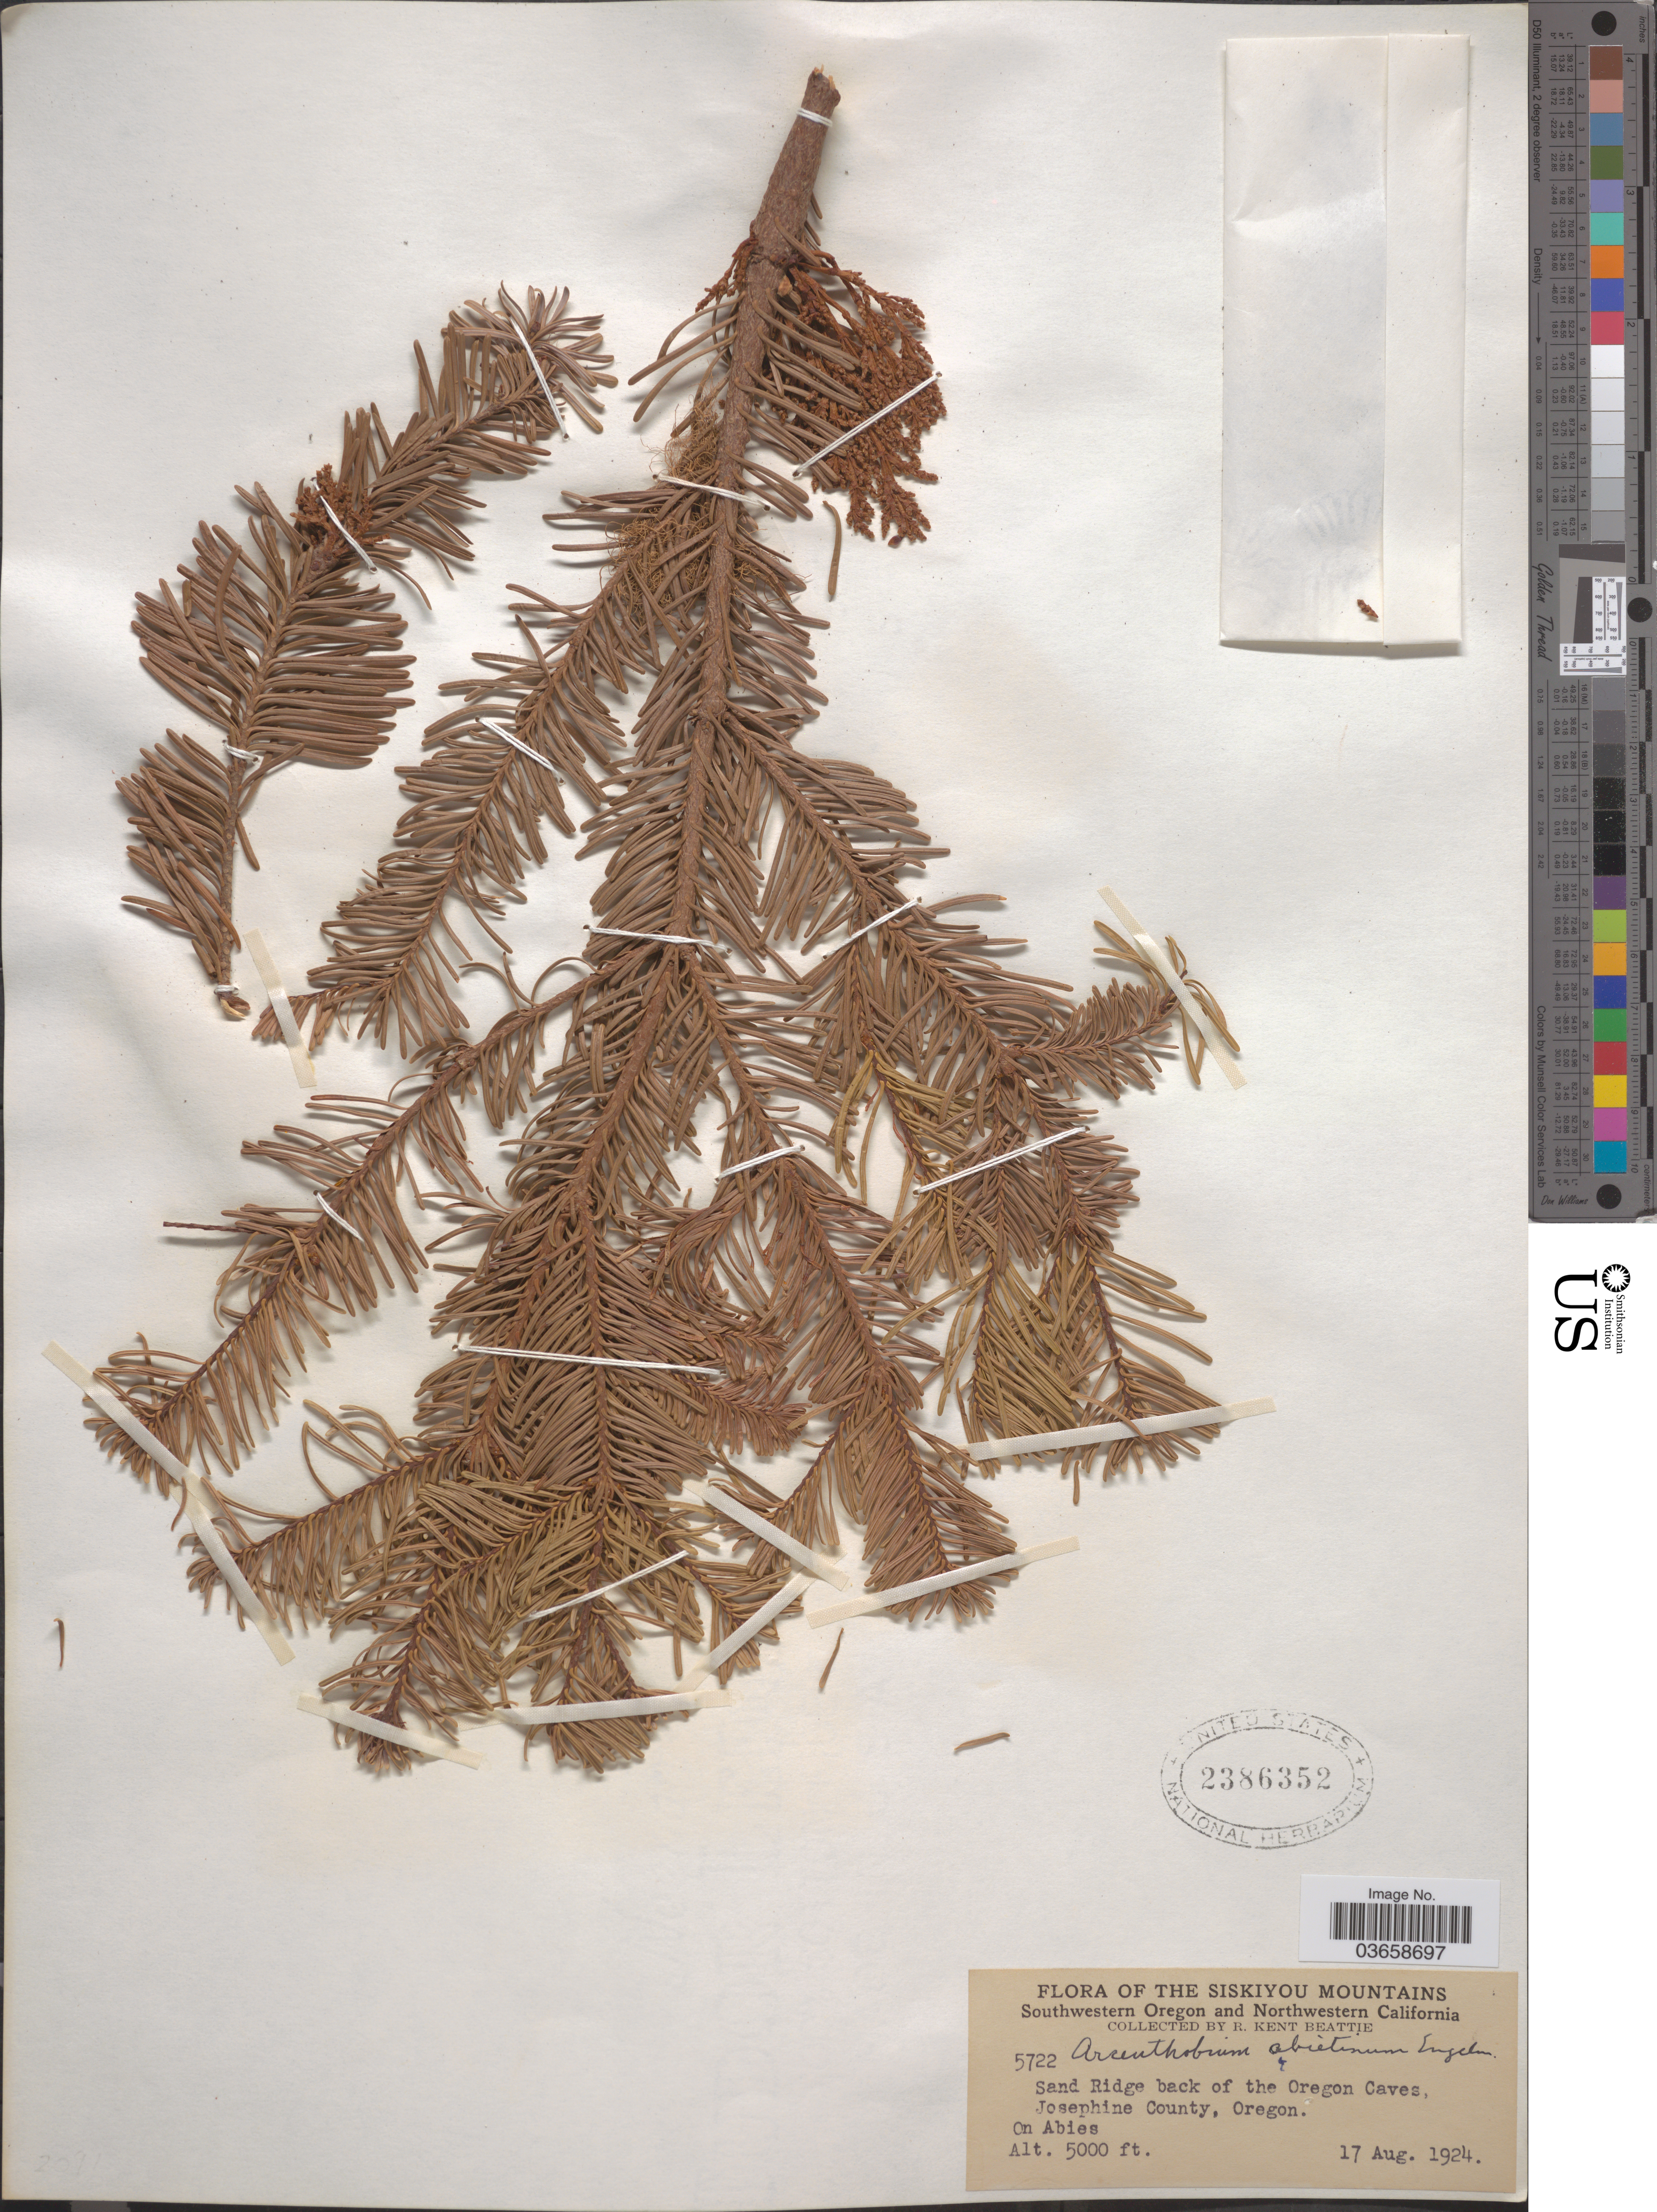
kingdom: Plantae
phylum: Tracheophyta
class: Magnoliopsida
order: Santalales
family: Viscaceae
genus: Arceuthobium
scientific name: Arceuthobium americanum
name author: Nutt. ex A. Gray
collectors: R. K. Beattie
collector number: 5722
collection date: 1924-08-17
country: United States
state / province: Oregon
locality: The Siskiyou Mountains. Southwestern Oregon. Sand Ridge back of the Oregon Caves, Josephine County.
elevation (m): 1524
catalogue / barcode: US 2386352